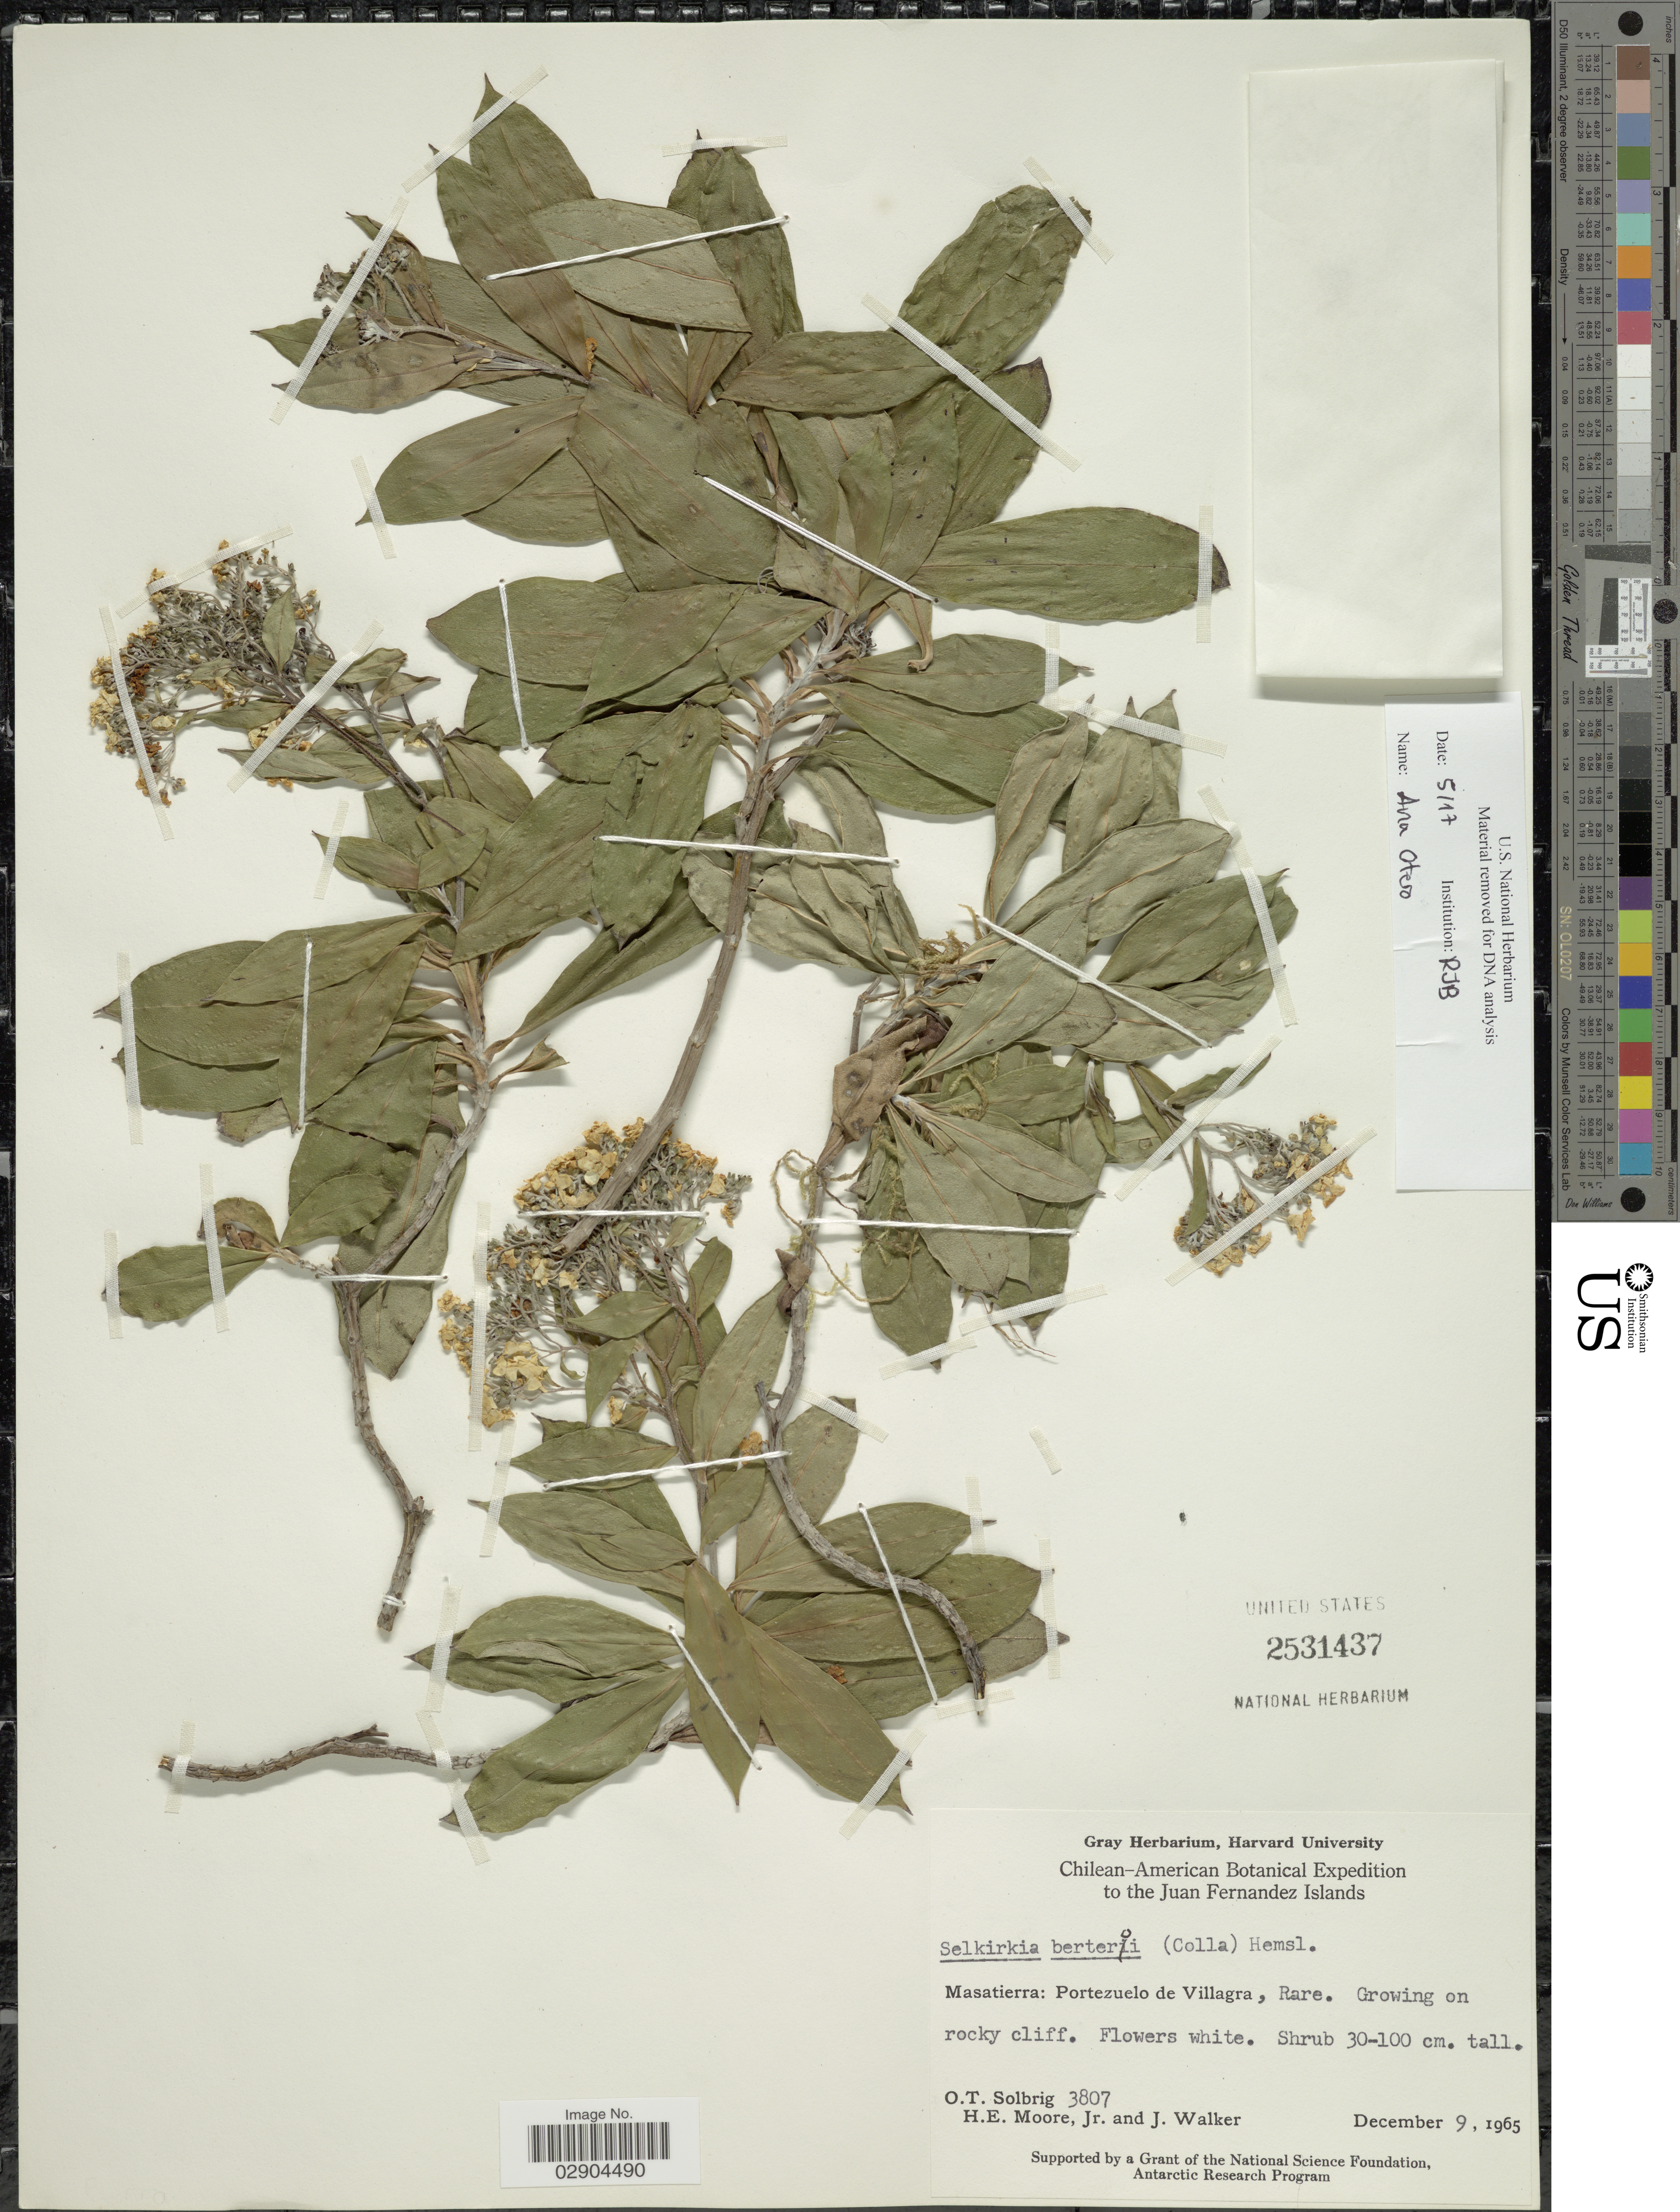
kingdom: Plantae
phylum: Tracheophyta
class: Magnoliopsida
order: Boraginales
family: Boraginaceae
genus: Selkirkia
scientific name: Selkirkia berteroi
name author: Hemsl.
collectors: O. T. Solbrig, H. Moore & J. Walker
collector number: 3807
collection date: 1965-12-09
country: Chile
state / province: Valparaíso (V)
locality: Masatierra: Portezuelo de Villagra, Rare. Juan Fernandez Islands.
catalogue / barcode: US 2531437